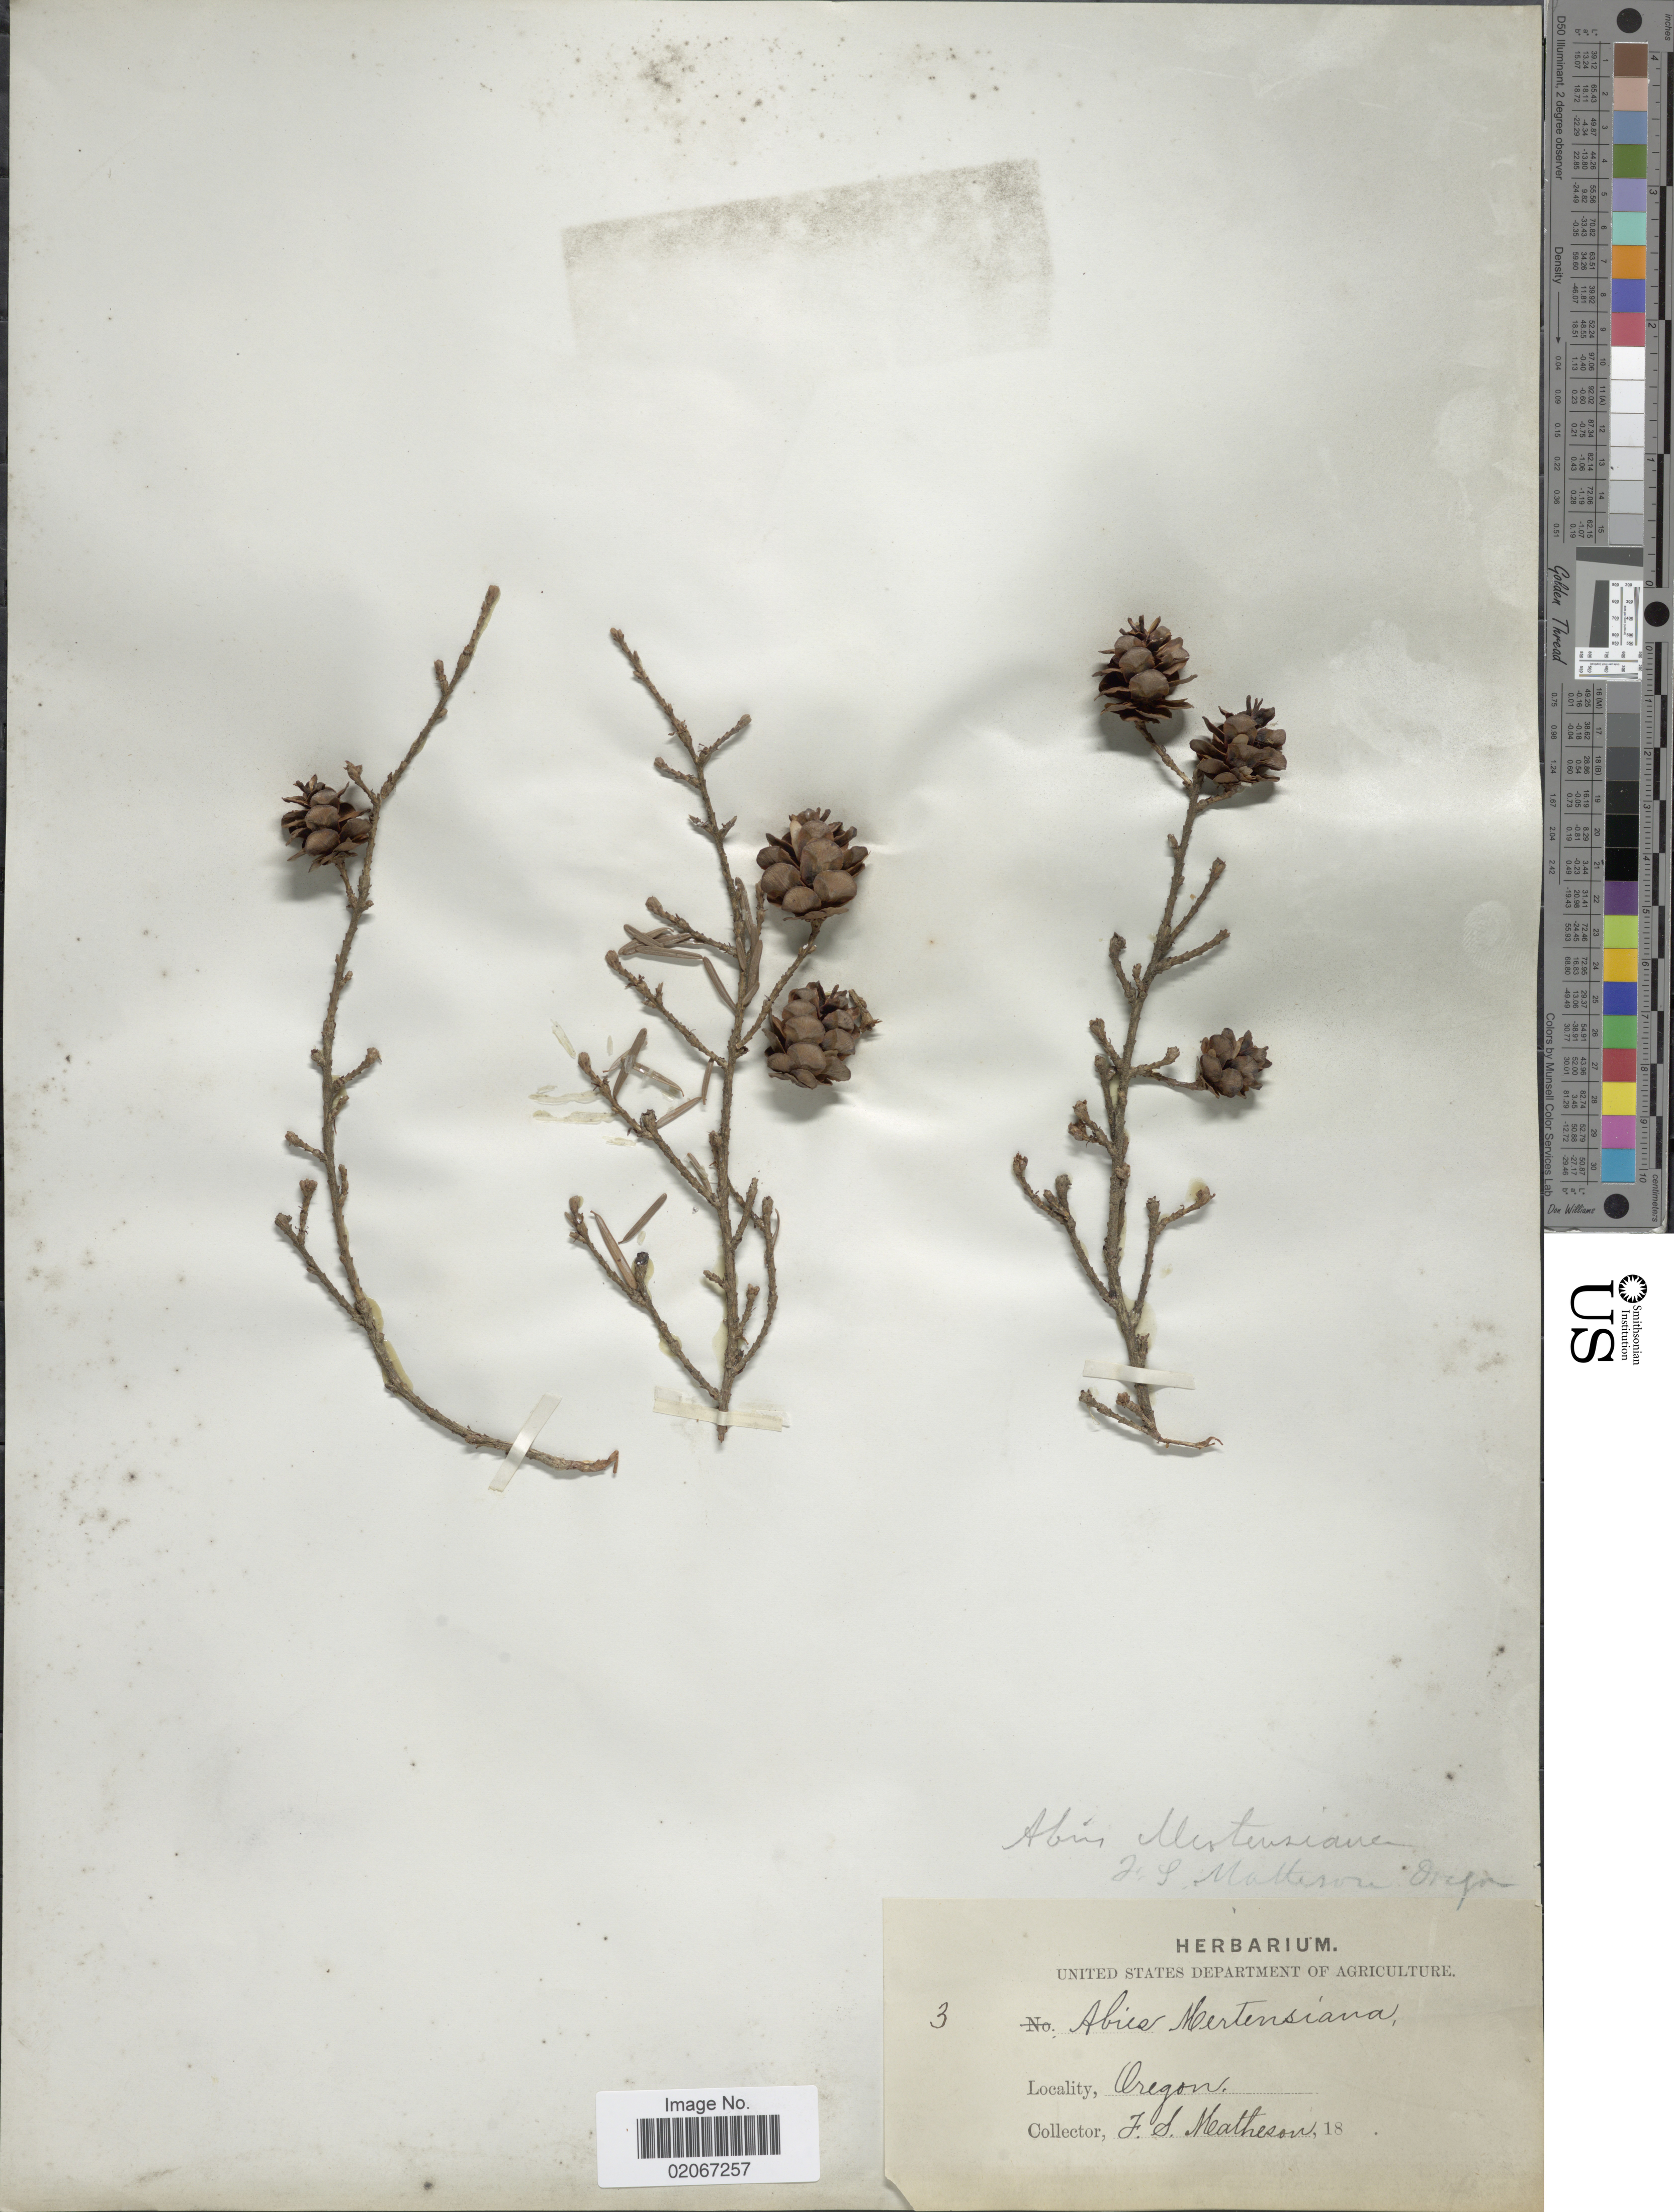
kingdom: Plantae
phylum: Tracheophyta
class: Pinopsida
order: Pinales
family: Pinaceae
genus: Tsuga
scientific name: Tsuga heterophylla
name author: (Raf.) Sarg.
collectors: F. Matheson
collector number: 3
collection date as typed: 18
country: United States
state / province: Oregon